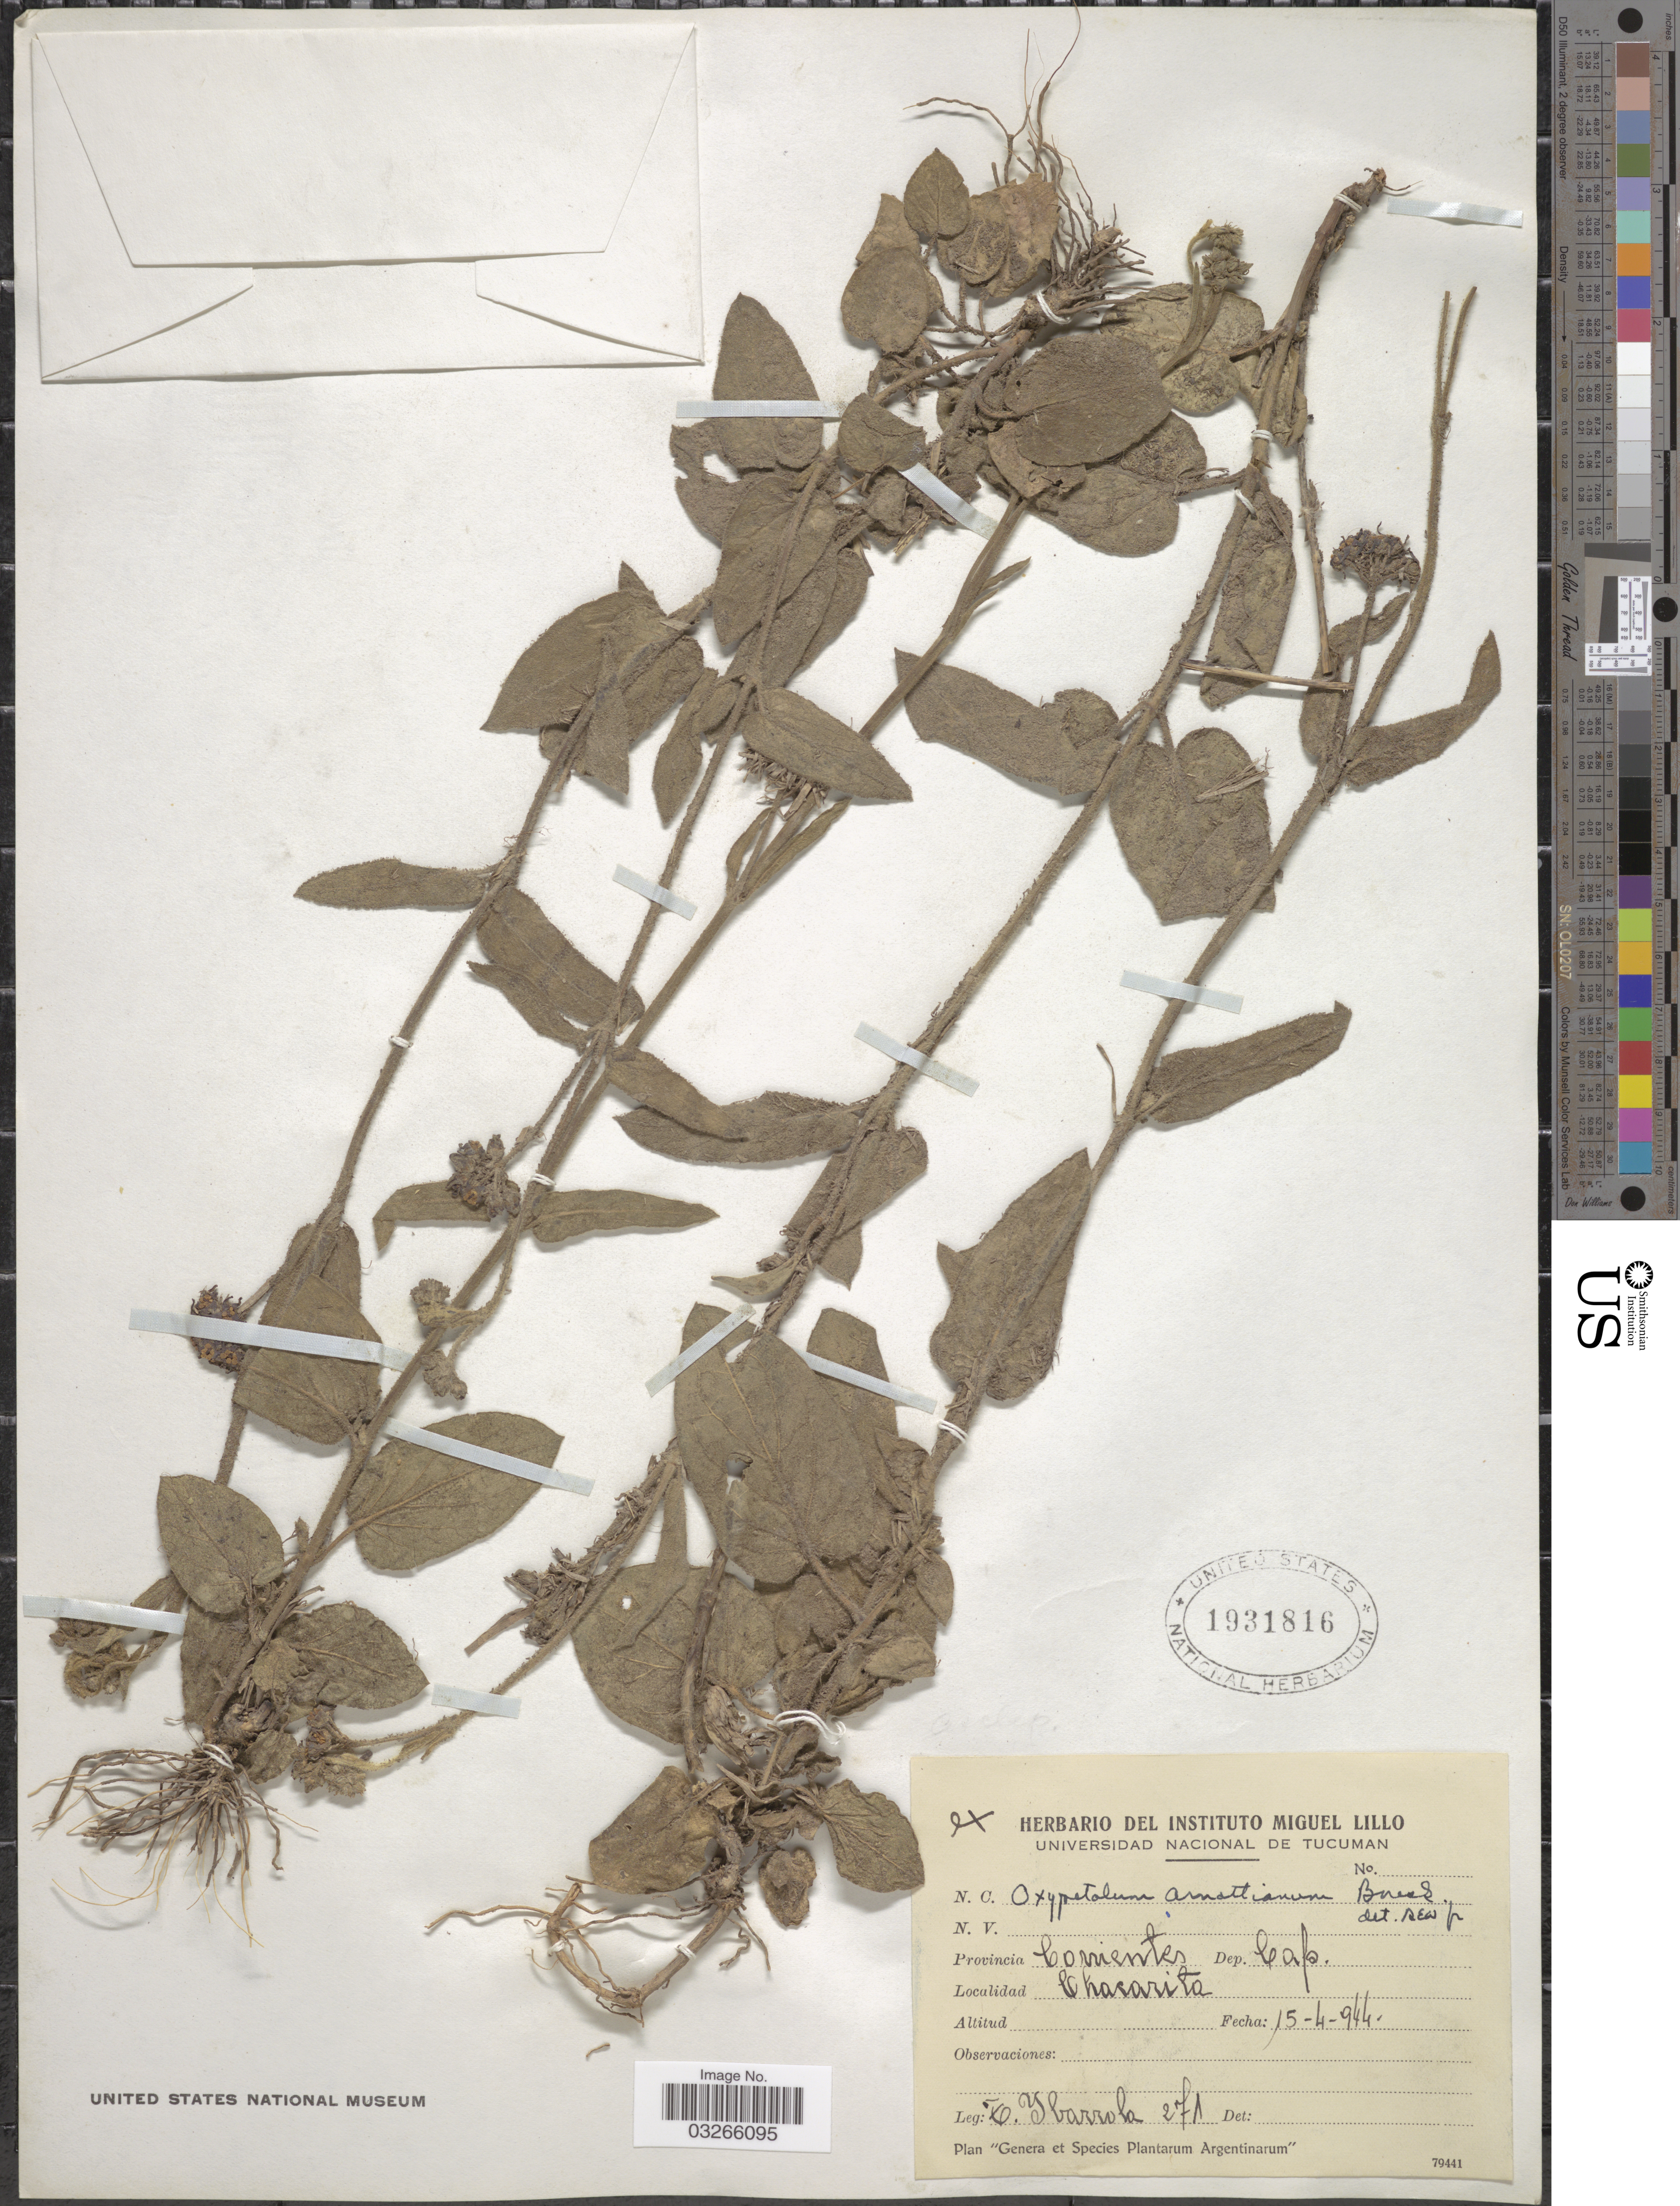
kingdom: Plantae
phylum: Tracheophyta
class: Magnoliopsida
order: Gentianales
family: Apocynaceae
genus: Oxypetalum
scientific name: Oxypetalum arnottianum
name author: H. Buek ex E. Fourn.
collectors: T. Ibarrola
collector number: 27A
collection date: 1944-04-15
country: Argentina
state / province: Corrientes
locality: Dep. Cap. Chacarita.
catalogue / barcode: US 1931816